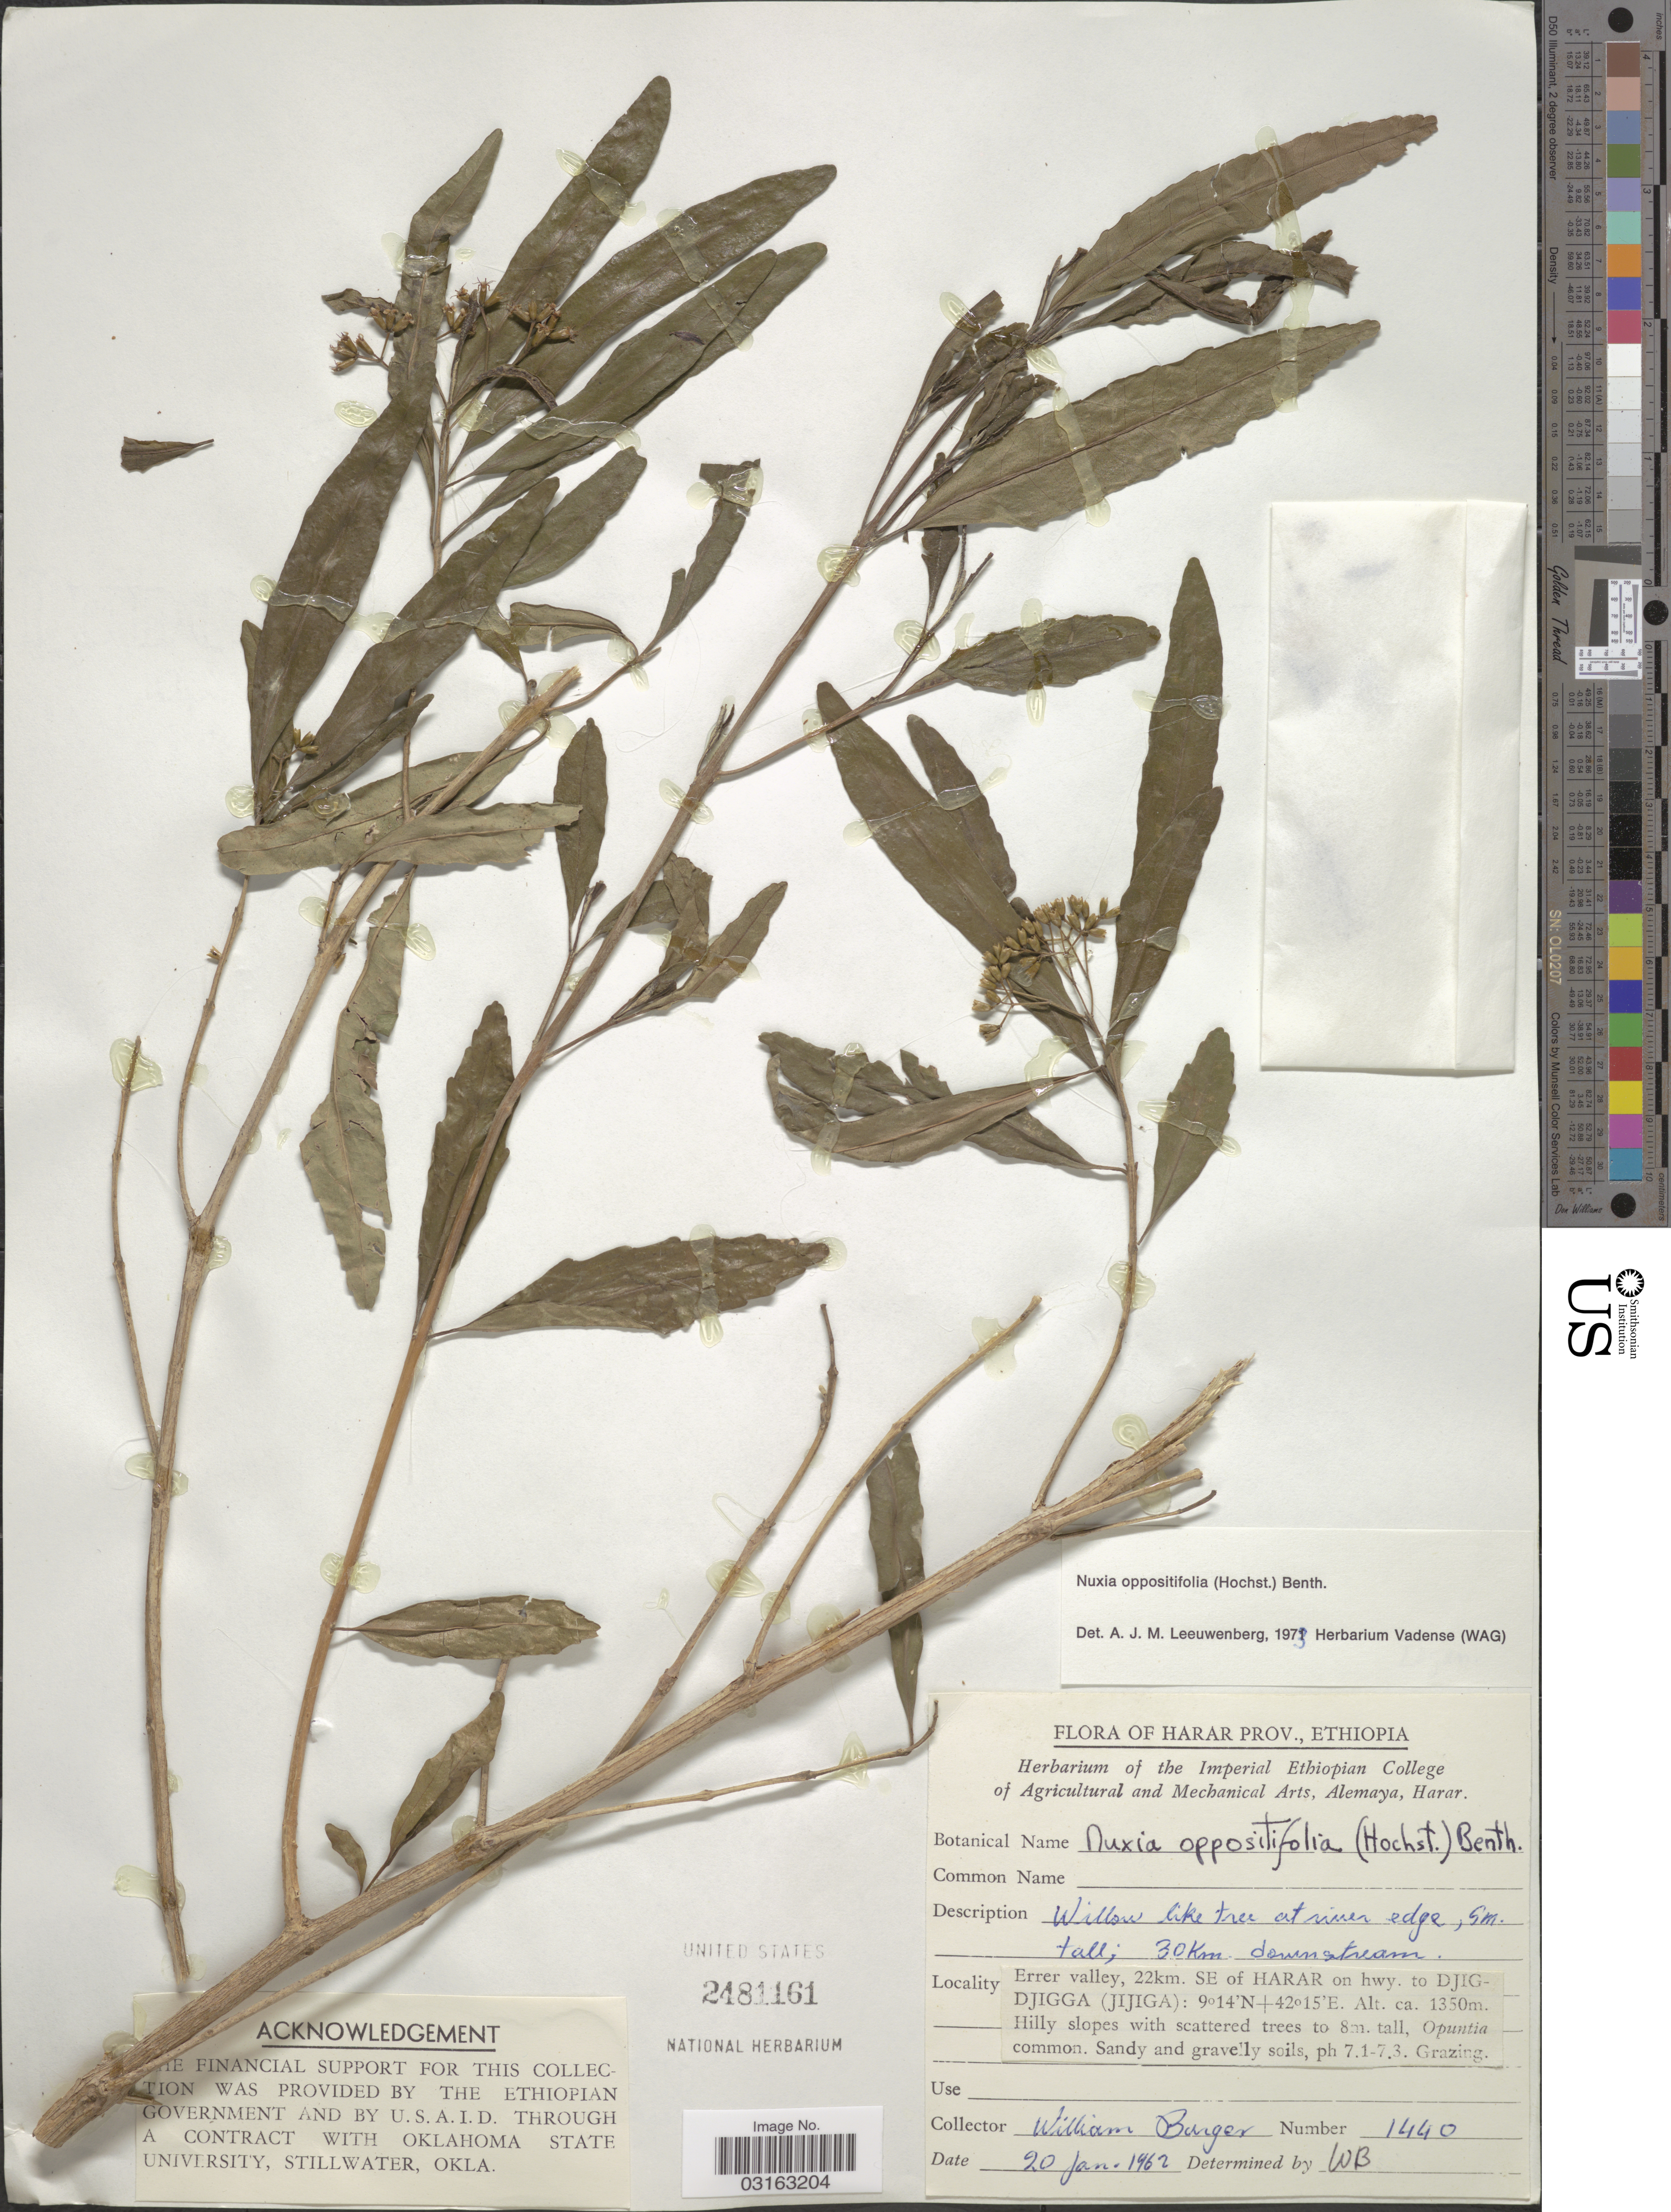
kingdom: Plantae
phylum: Tracheophyta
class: Magnoliopsida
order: Lamiales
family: Stilbaceae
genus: Nuxia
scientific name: Nuxia oppositifolia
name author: (Hochst.) Benth.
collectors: W. Burger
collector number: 1440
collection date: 1962-01-20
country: Ethiopia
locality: Harar Prov. 30 Km. downstream. Errer valley, 22km. SE of Harar on hwy. to Djig-Djigga (Jijiga).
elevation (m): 1350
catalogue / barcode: US 2481161